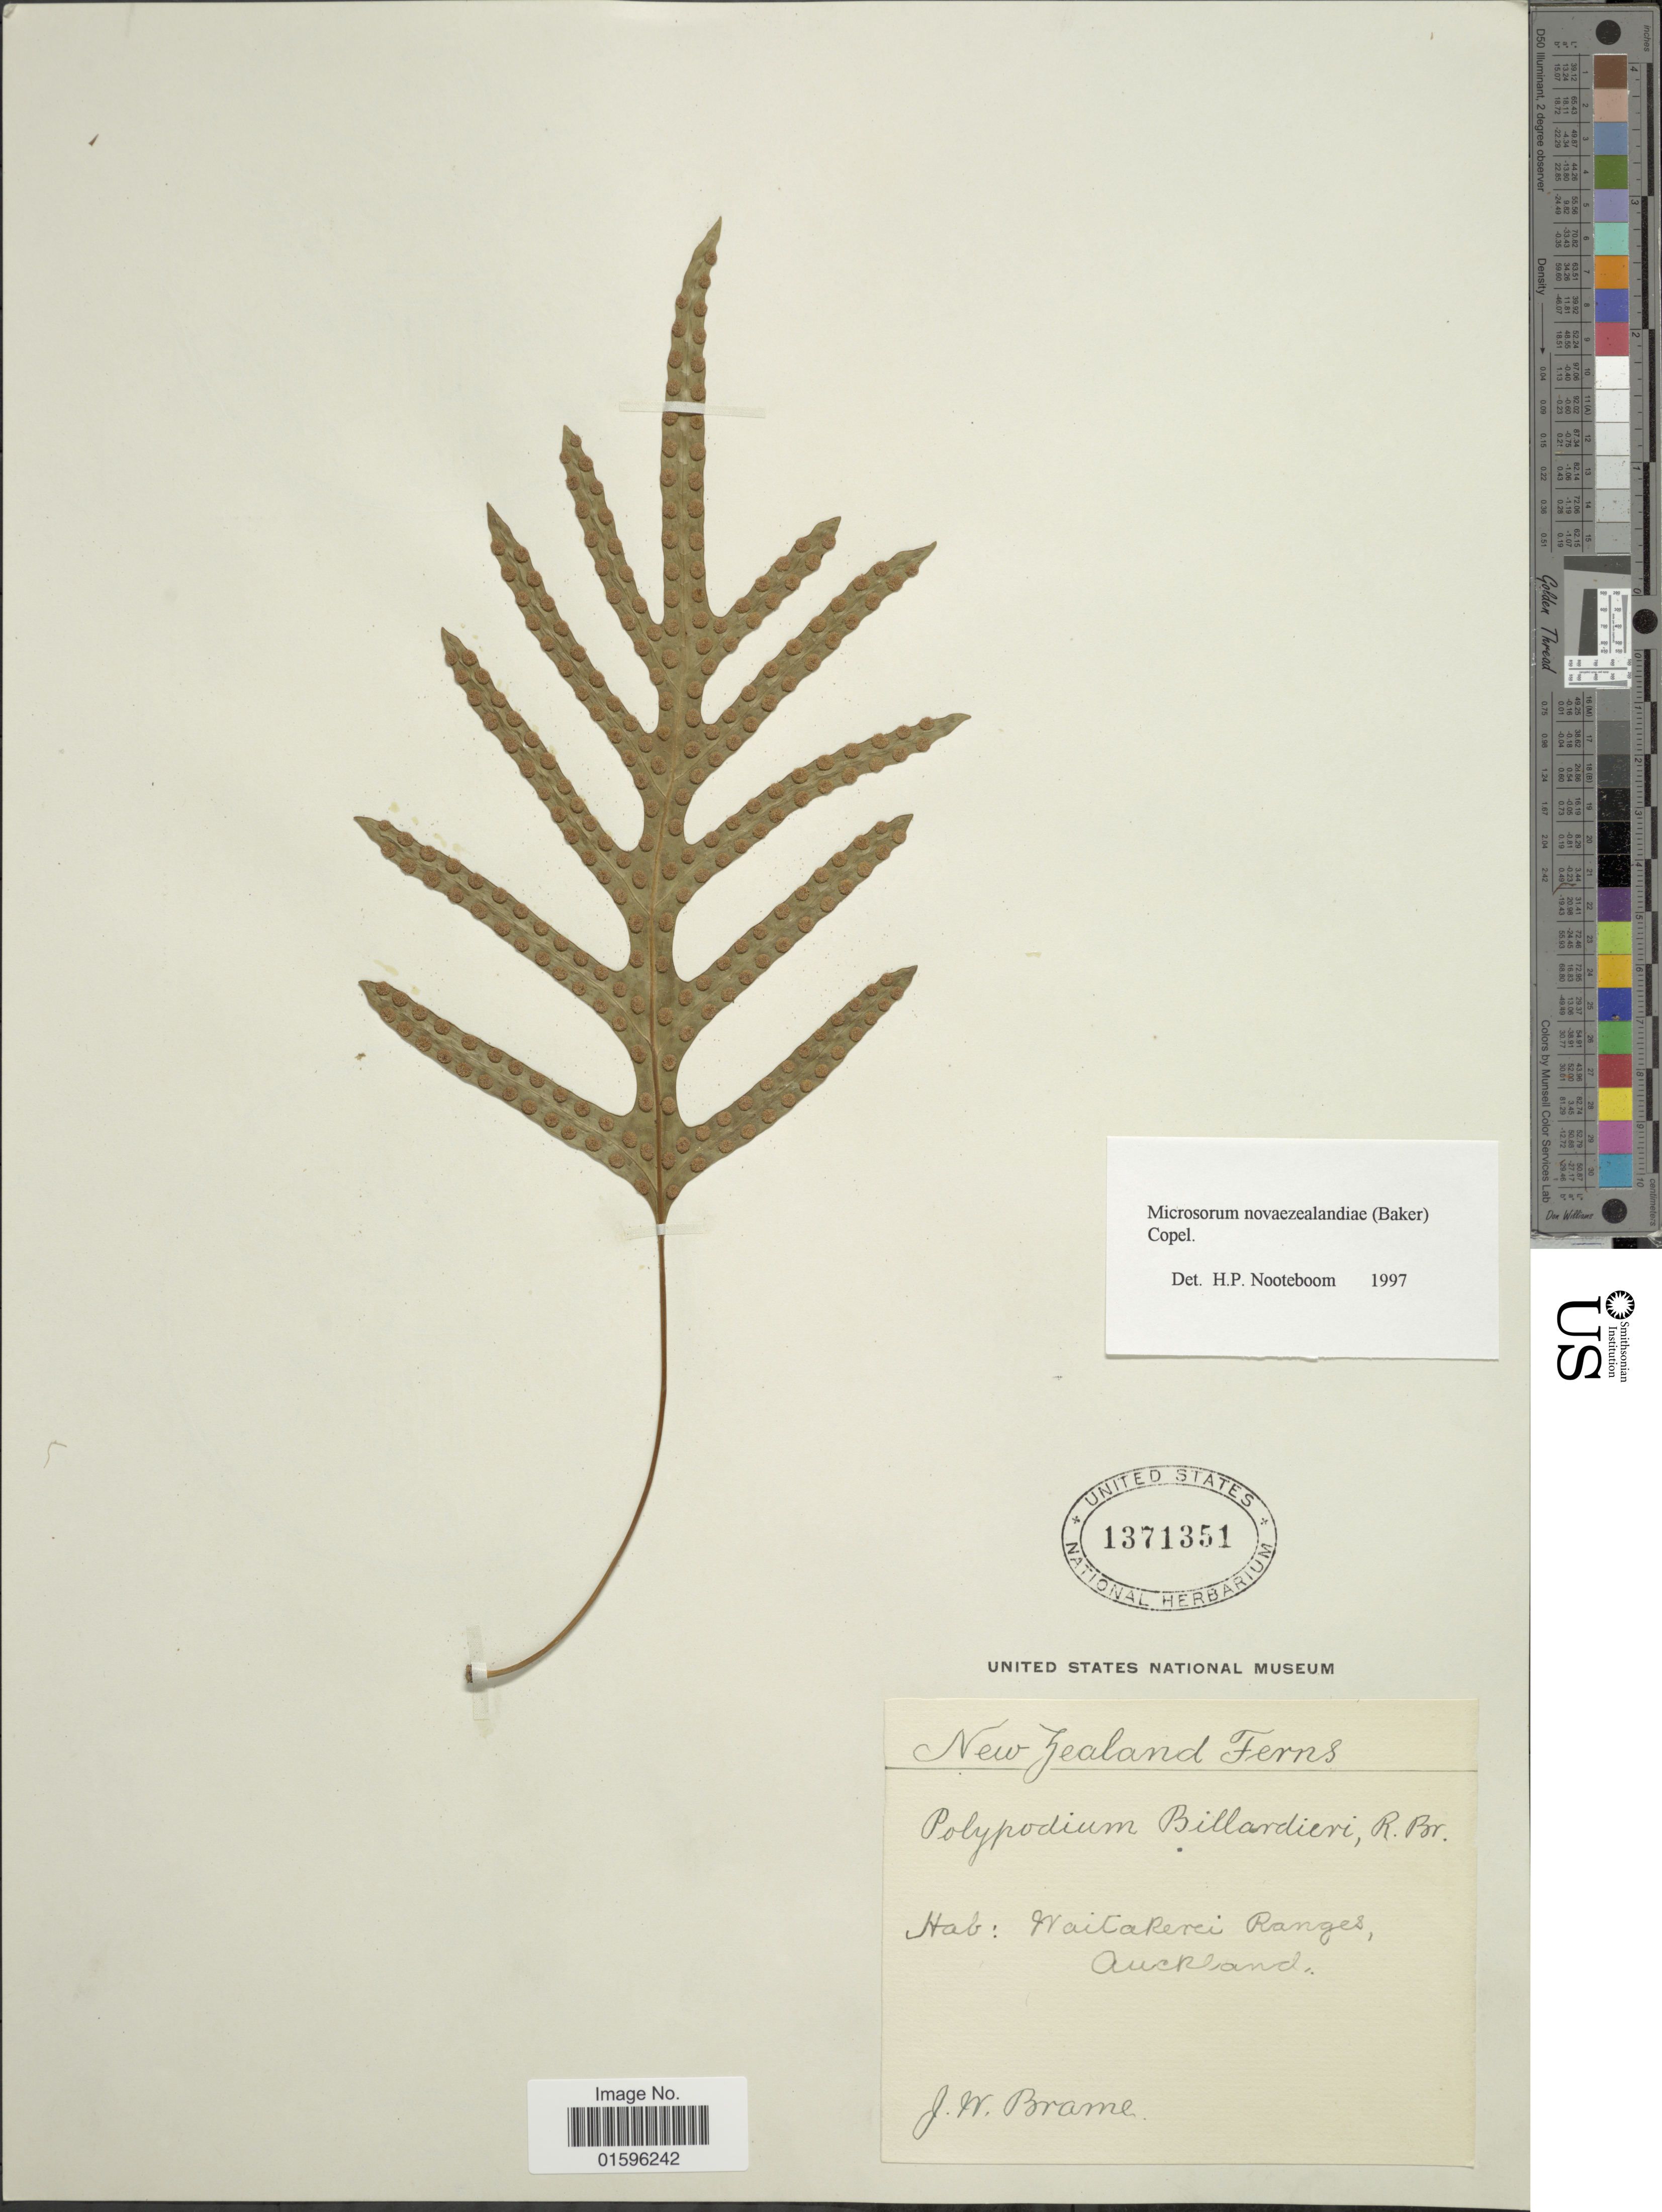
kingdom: Plantae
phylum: Tracheophyta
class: Polypodiopsida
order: Polypodiales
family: Polypodiaceae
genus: Polypodium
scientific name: Polypodium novae-zealandiae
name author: Baker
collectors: J. Brame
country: New Zealand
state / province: Auckland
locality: Waitakeri Ranges, Auckland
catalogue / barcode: US 1371351